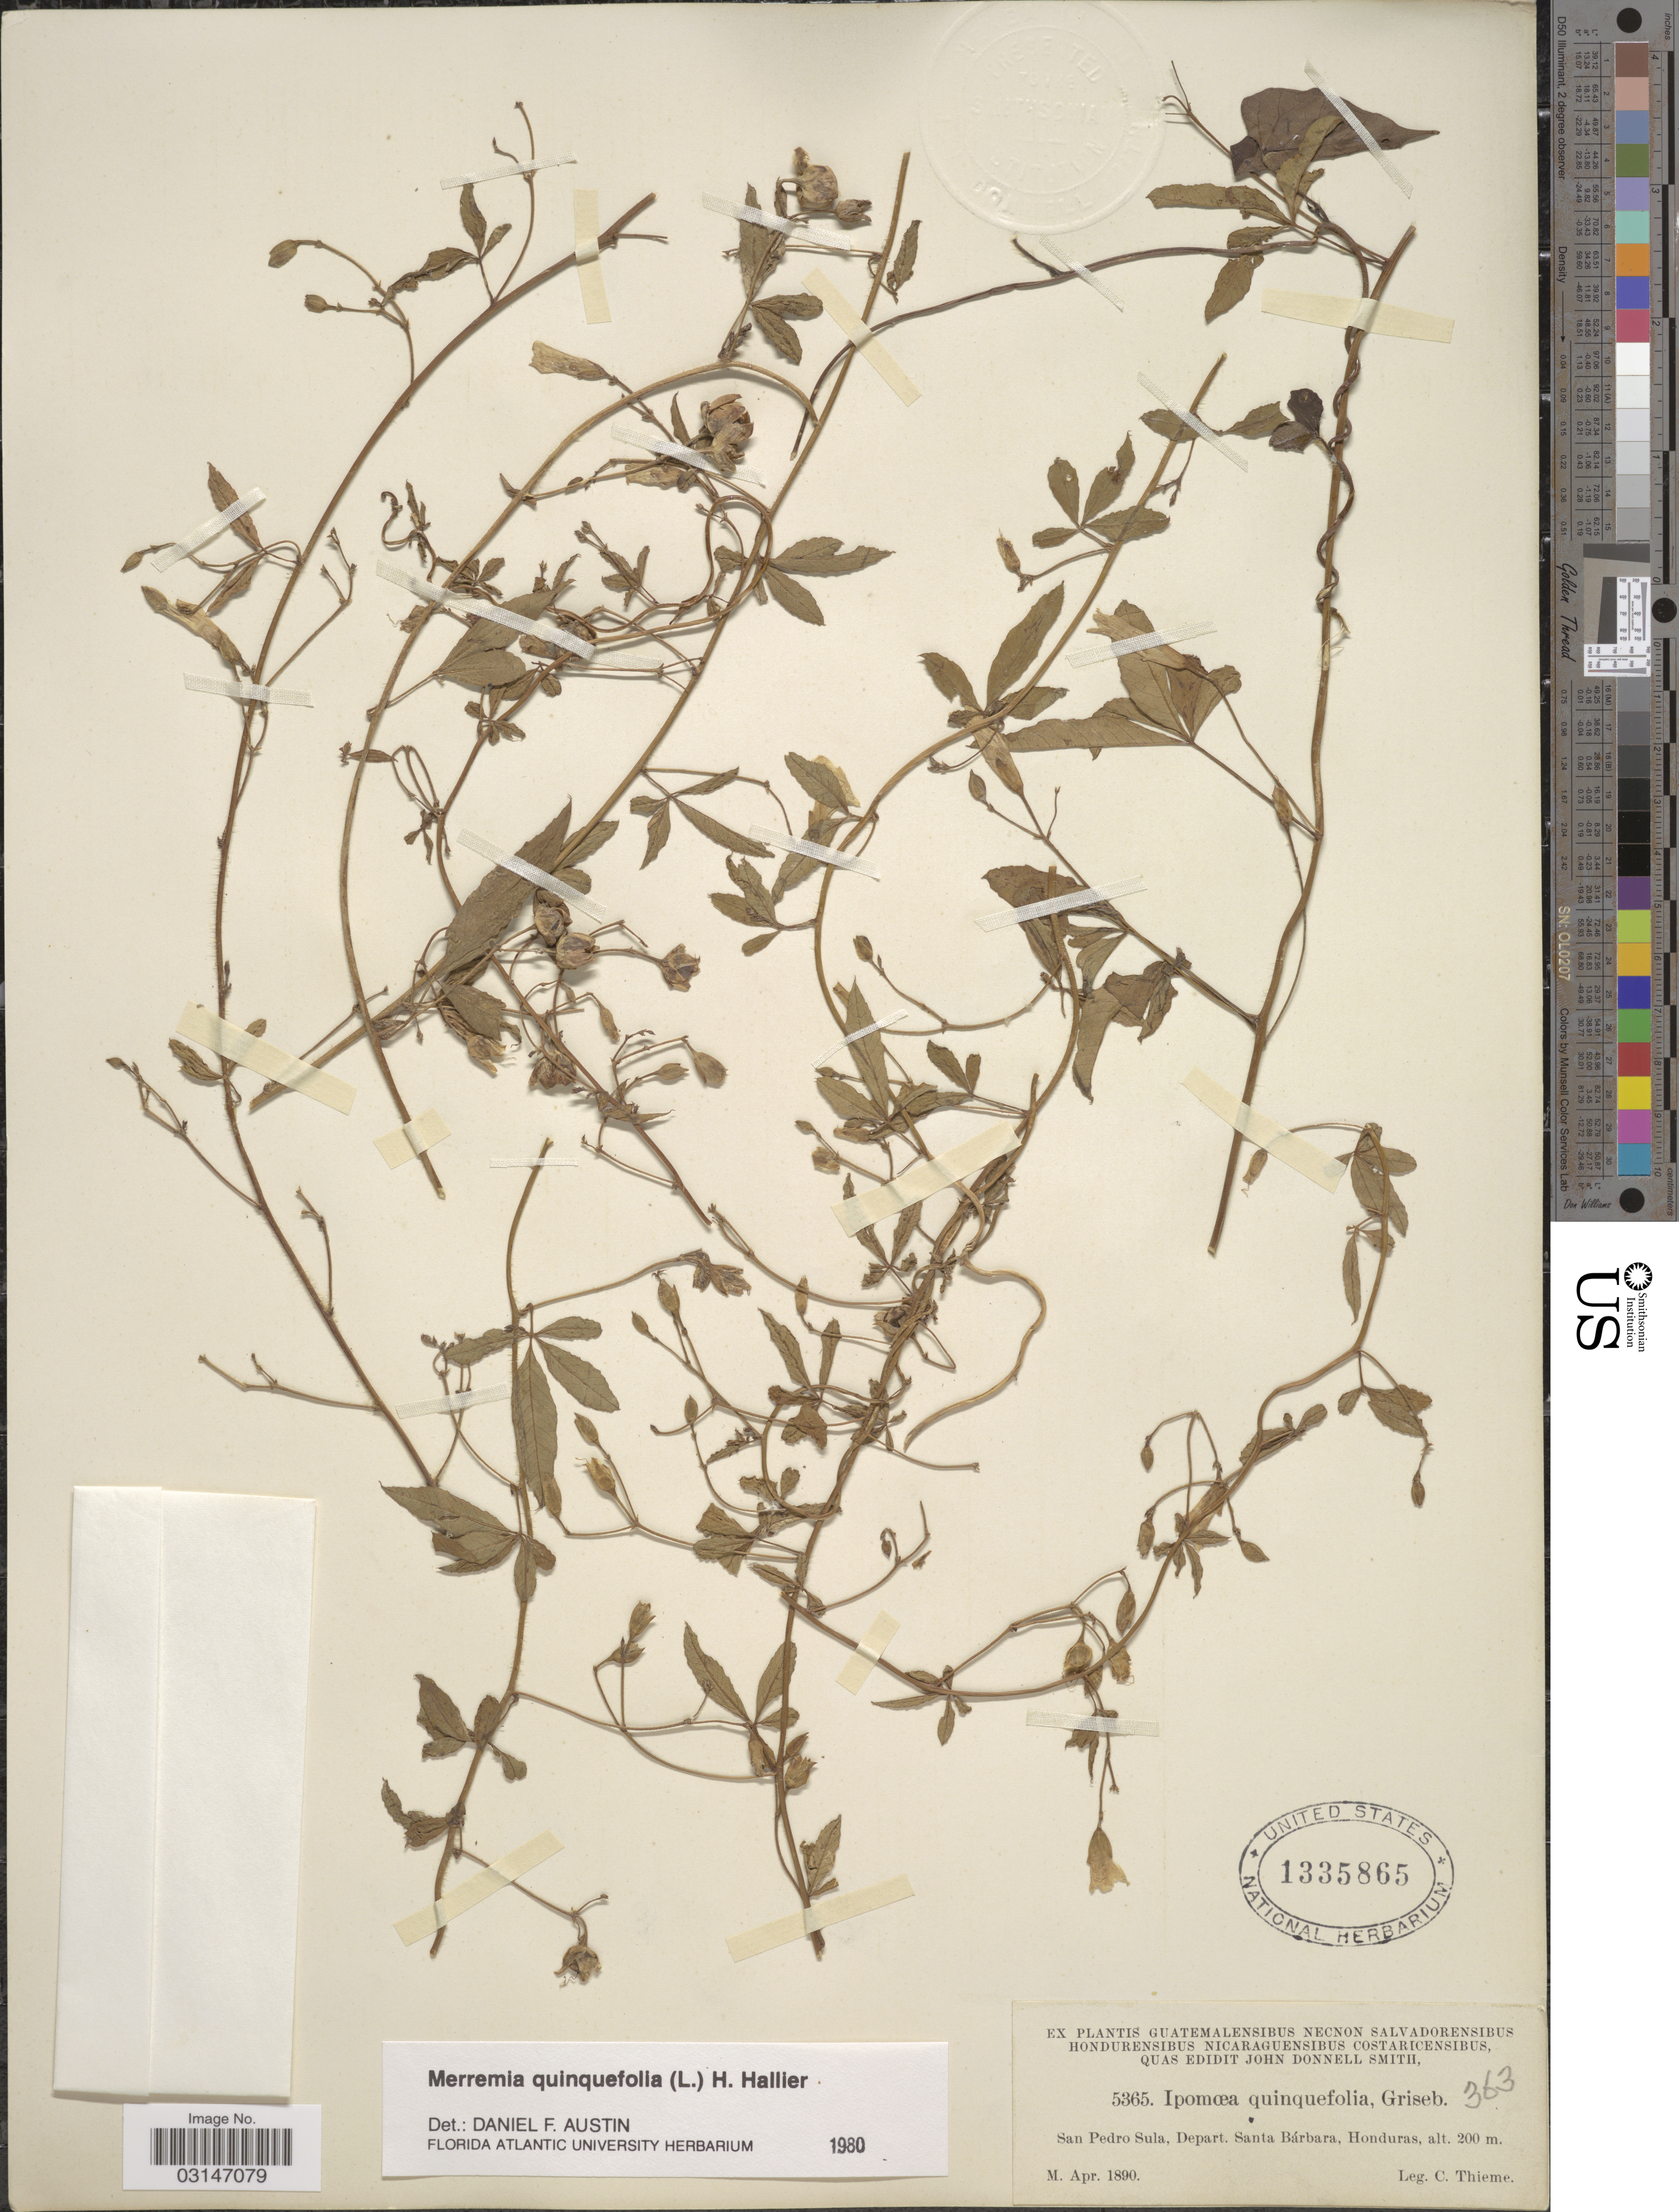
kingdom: Plantae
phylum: Tracheophyta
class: Magnoliopsida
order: Solanales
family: Convolvulaceae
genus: Distimake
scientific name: Distimake quinquefolius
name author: (L.) A. R. Simões & Staples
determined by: Strong, Mark T., (BOT), Smithsonian Institution - National Museum of Natural History (UNITED STATES)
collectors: C. Thieme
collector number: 5365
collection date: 1890-04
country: Honduras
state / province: Santa Bárbara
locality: San Pedro Sula, Depart. Santa Bárbara, Honduras.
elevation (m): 200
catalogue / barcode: US 1335865